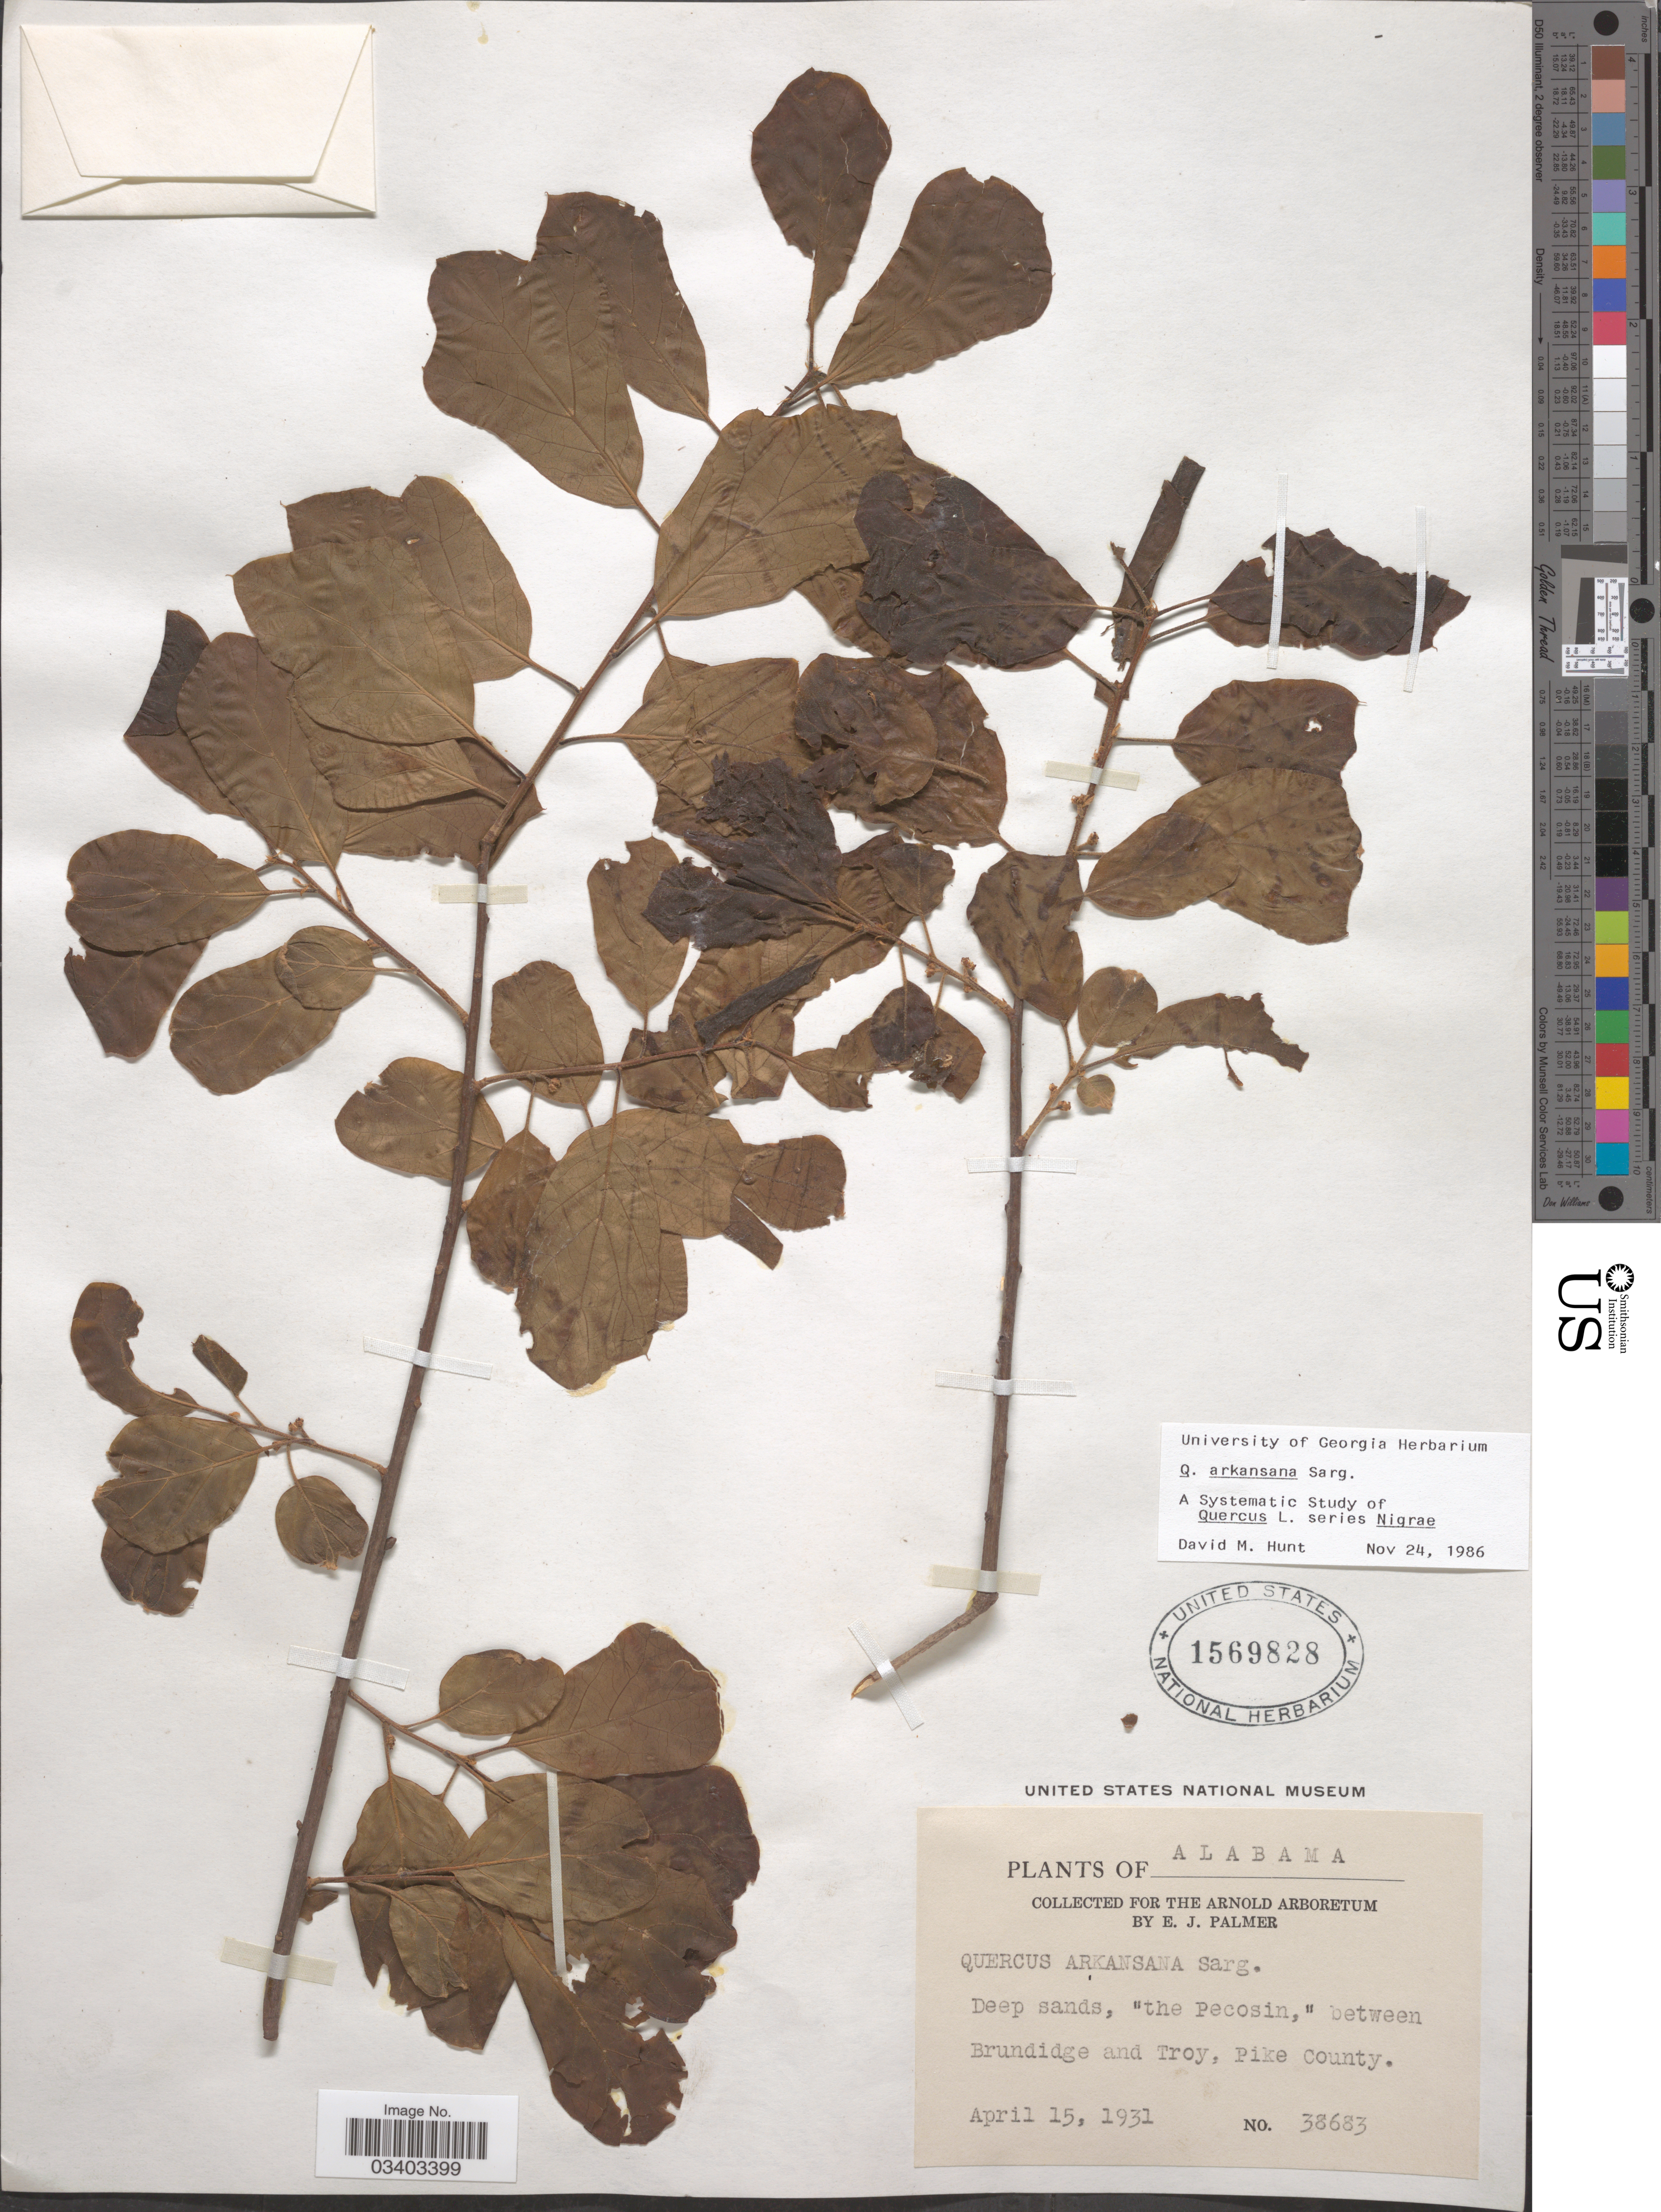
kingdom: Plantae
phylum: Tracheophyta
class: Magnoliopsida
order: Fagales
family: Fagaceae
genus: Quercus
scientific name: Quercus breviloba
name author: (Torr.) Sarg.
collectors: E. J. Palmer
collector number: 38683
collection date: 1931-04-15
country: United States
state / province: Alabama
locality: Deep sands, "the Pecosin," between Brundidge and Troy, Pike County.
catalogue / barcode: US 1569828